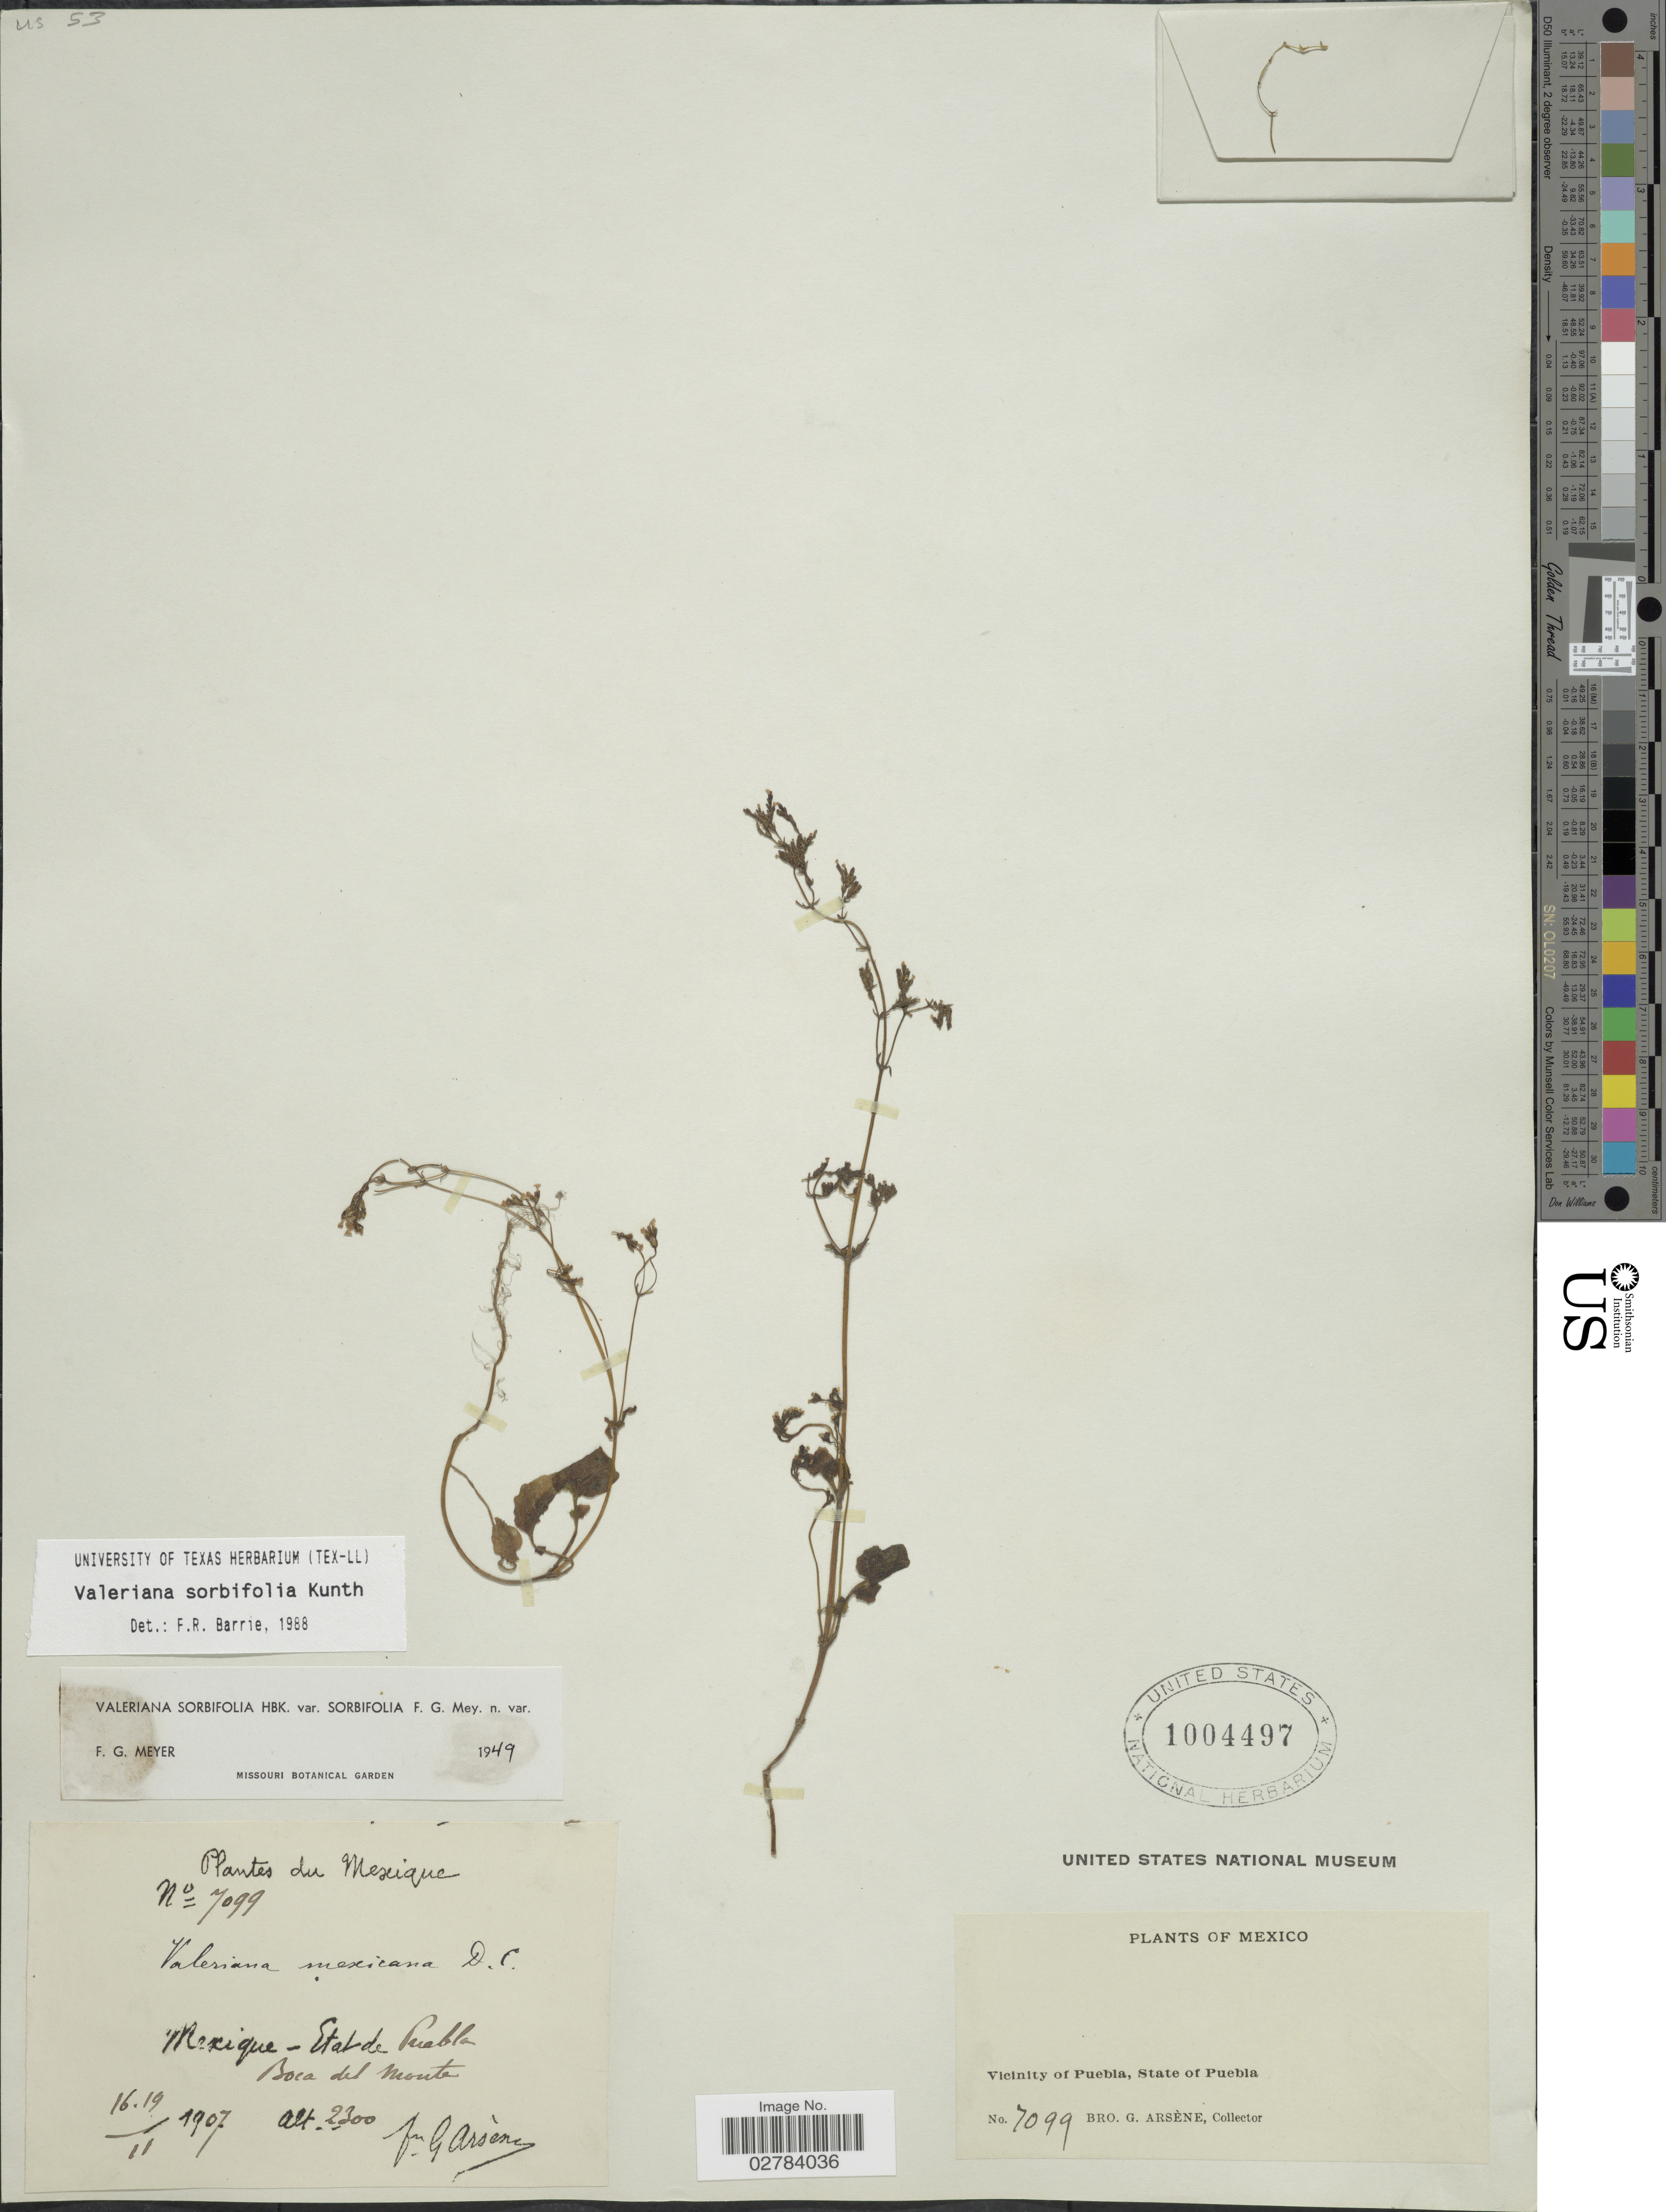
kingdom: Plantae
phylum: Tracheophyta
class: Magnoliopsida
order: Dipsacales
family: Caprifoliaceae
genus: Valeriana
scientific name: Valeriana sorbifolia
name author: Kunth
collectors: Bro. G. Arsène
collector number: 7099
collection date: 1907-11-16/1907-11-19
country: Mexico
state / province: Puebla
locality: Etat de Puebla, Boca del monte, Vicinity of Puebla.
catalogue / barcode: US 1004497